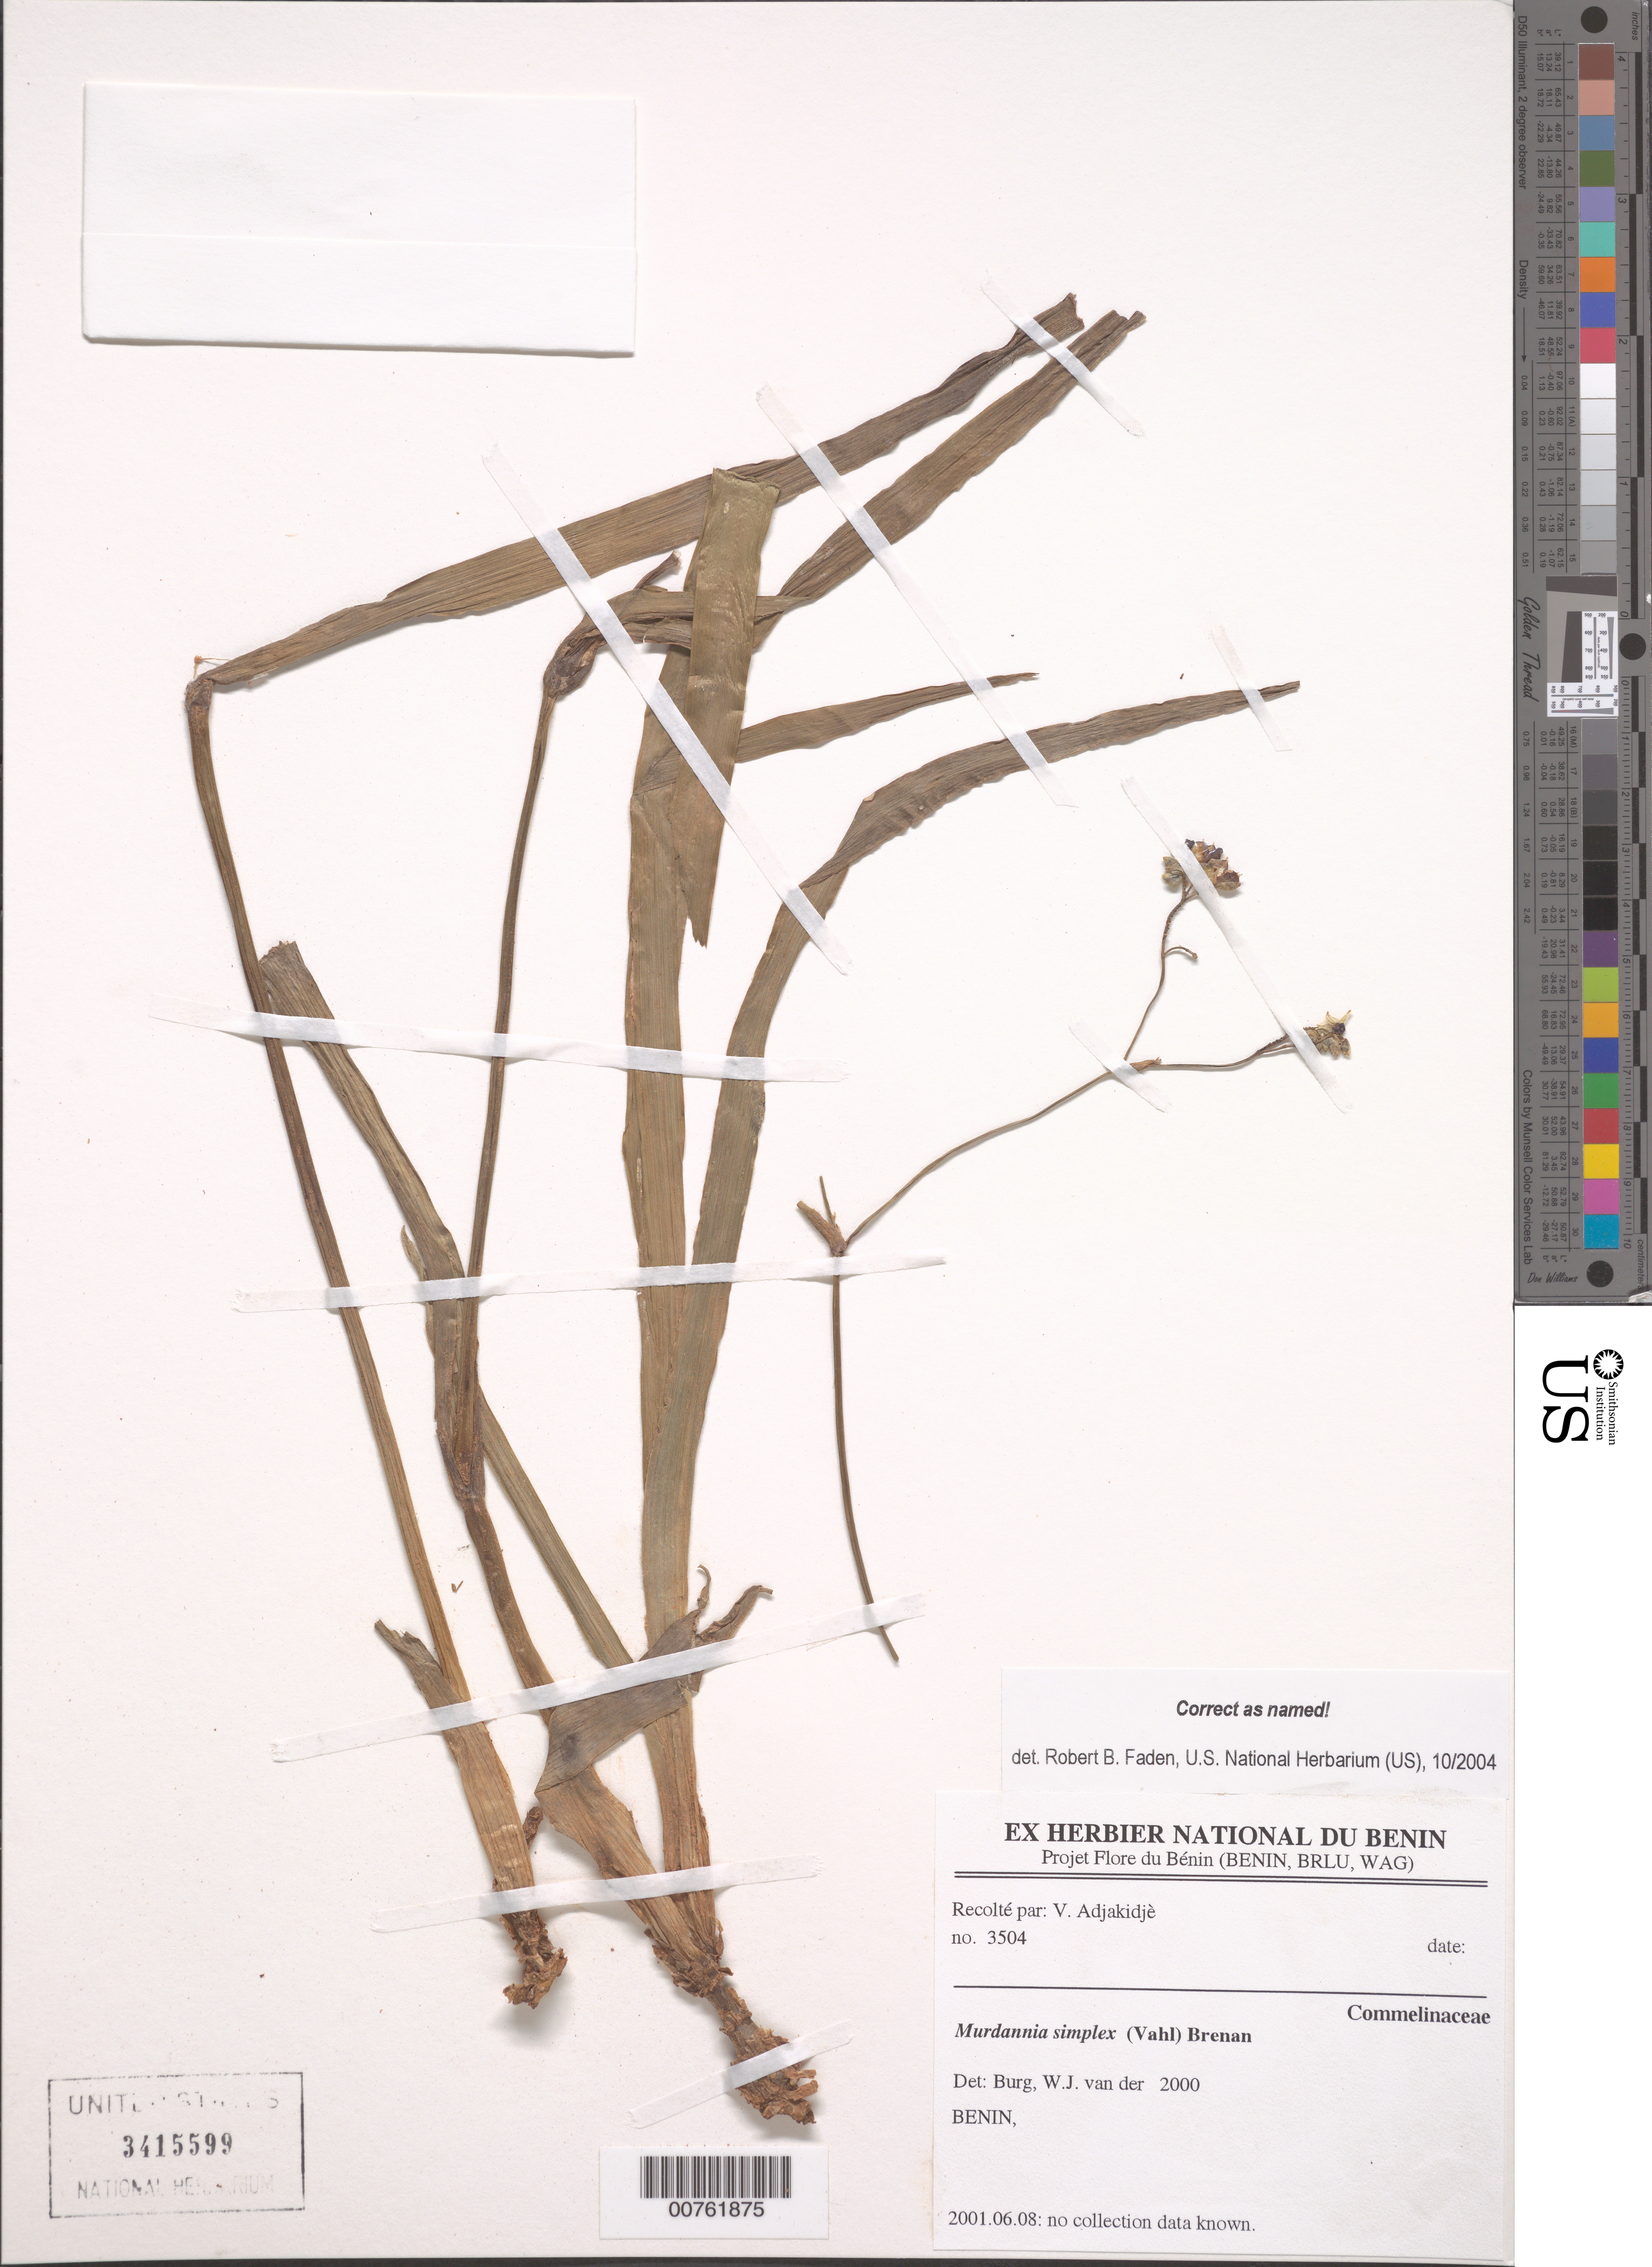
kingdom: Plantae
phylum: Tracheophyta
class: Liliopsida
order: Commelinales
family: Commelinaceae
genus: Murdannia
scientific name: Murdannia simplex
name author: (Vahl) Brenan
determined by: Faden, Robert B., (US), Smithsonian Institution - National Museum of Natural History (UNITED STATES)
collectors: V. Adjakidjè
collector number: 3504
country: Benin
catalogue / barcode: US 3415599